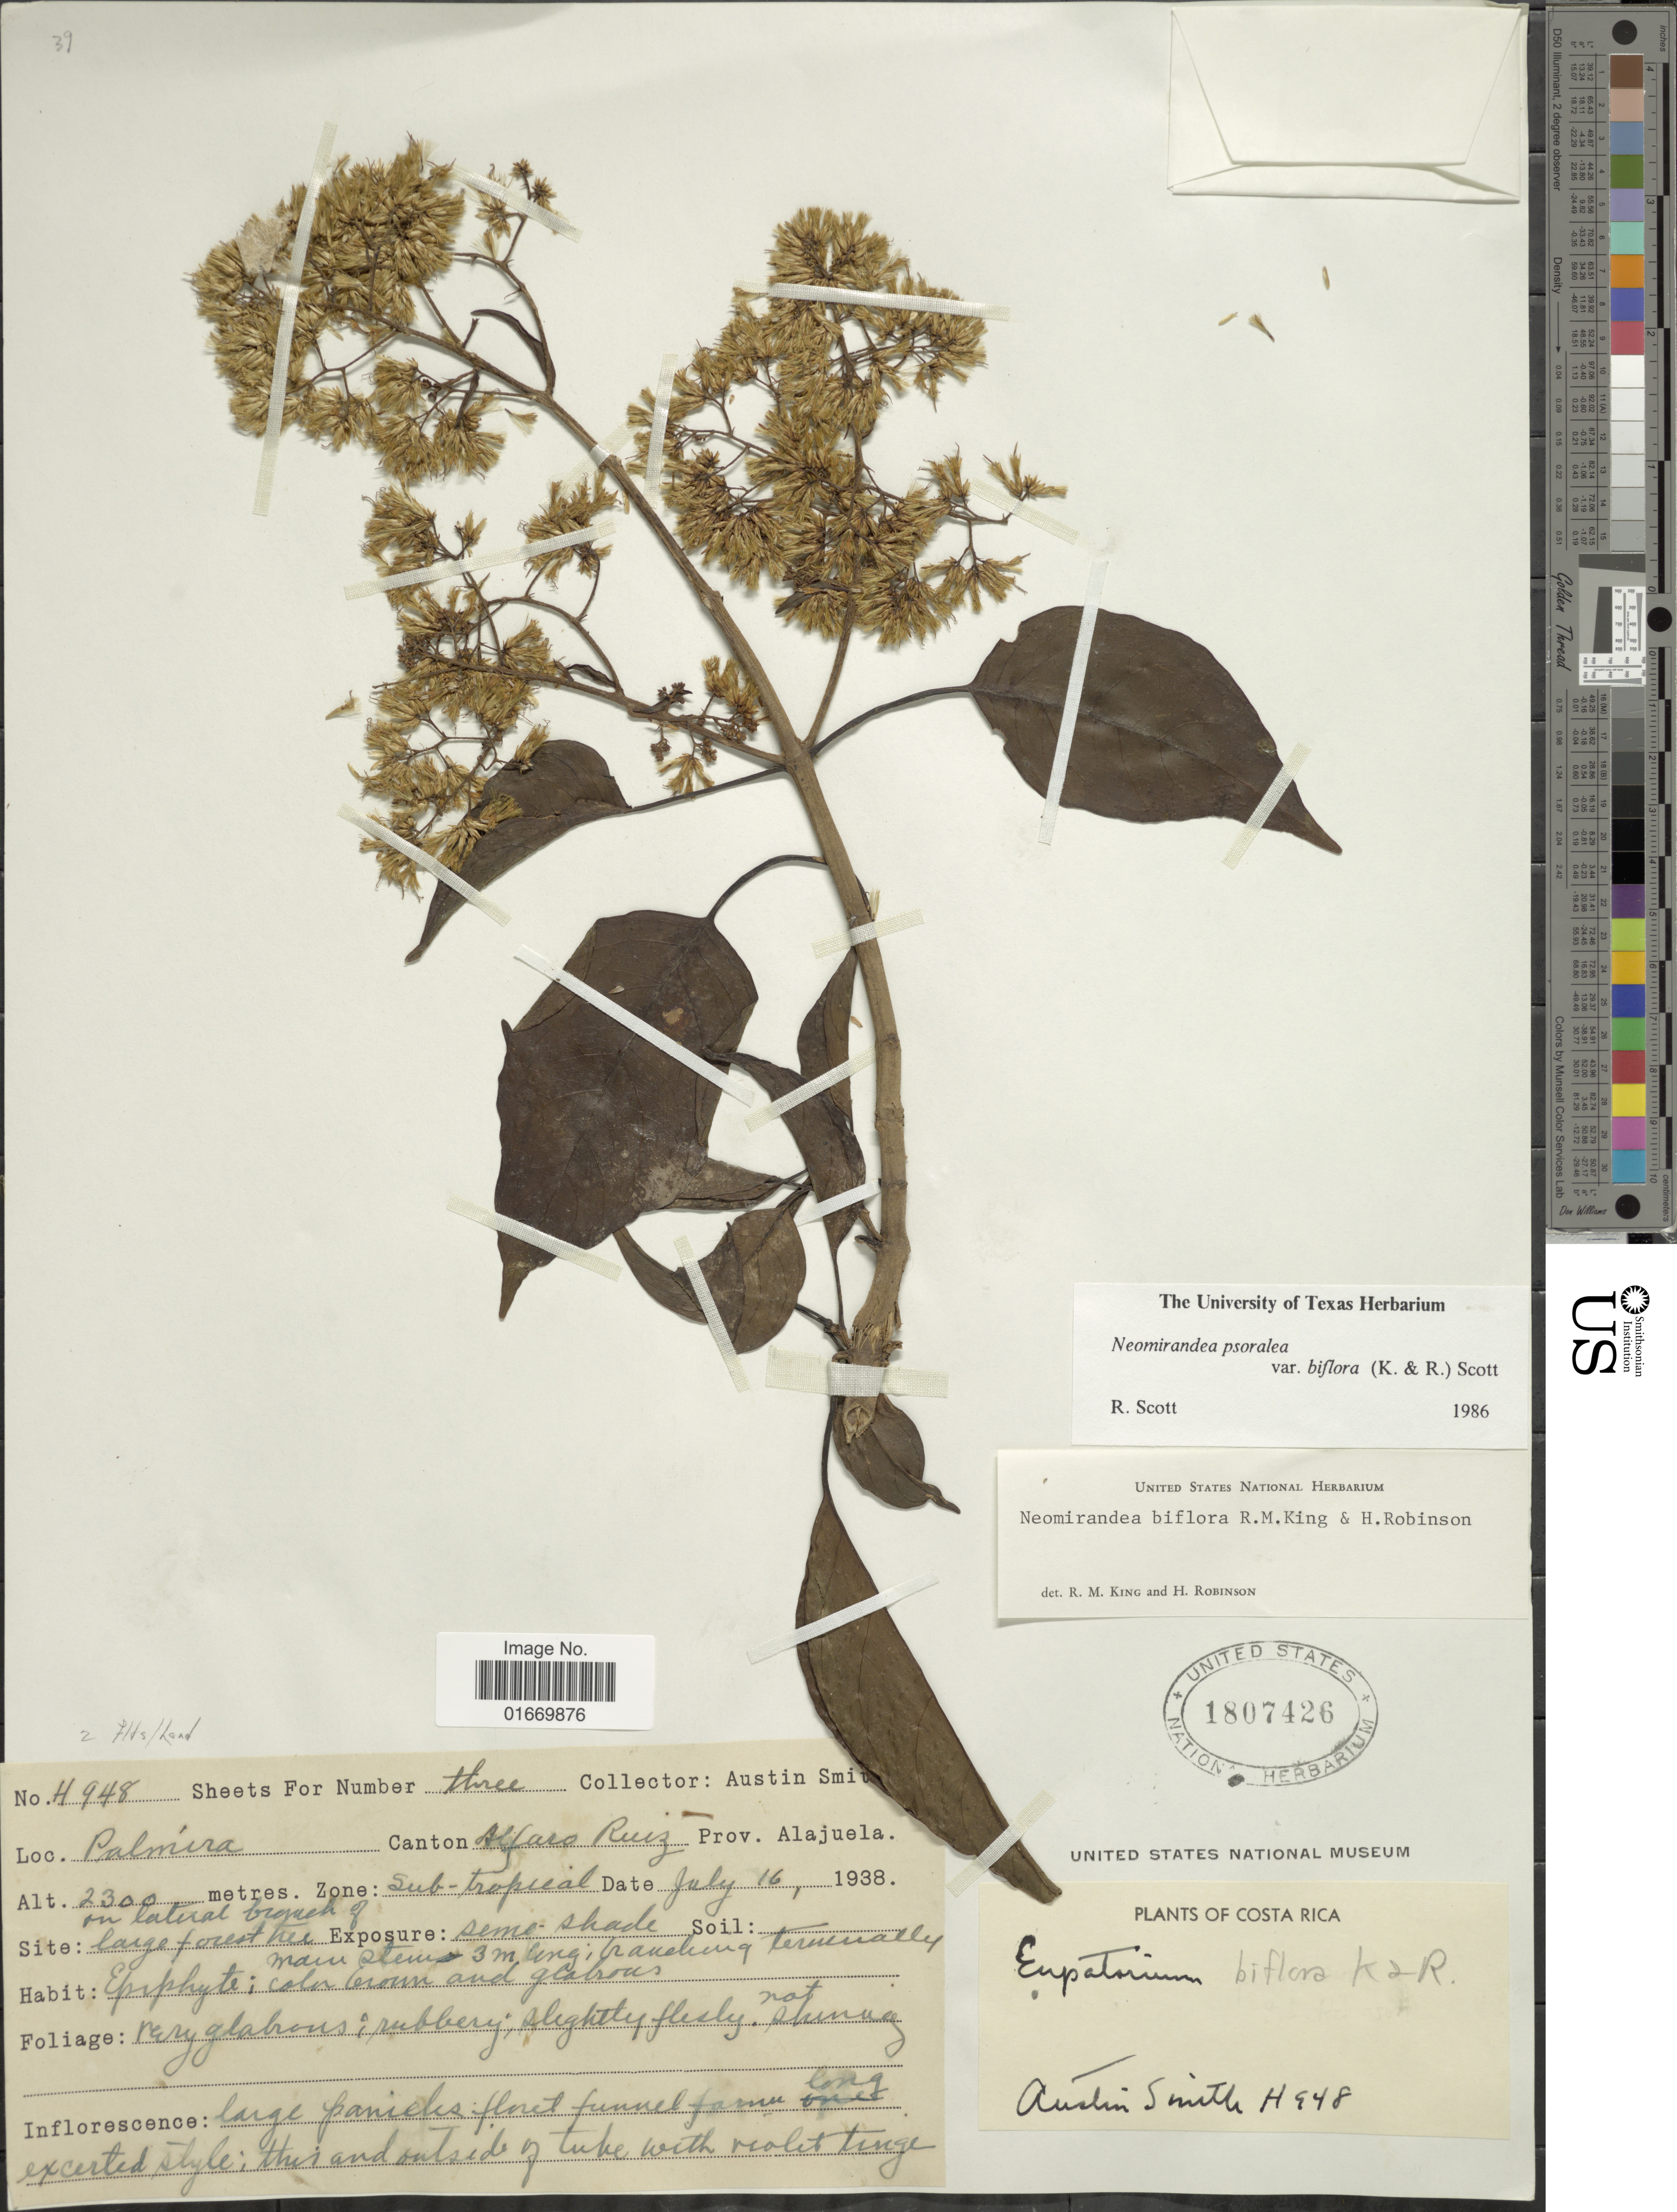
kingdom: Plantae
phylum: Tracheophyta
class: Magnoliopsida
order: Asterales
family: Asteraceae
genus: Neomirandea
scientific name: Neomirandea biflora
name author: R.M. King & H. Rob.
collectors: Aust P. Smith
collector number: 4948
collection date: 1938-07-16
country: Costa Rica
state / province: Alajuela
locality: Palmira, Canton Alfaro Ruiz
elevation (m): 2300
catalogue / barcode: US 1807426